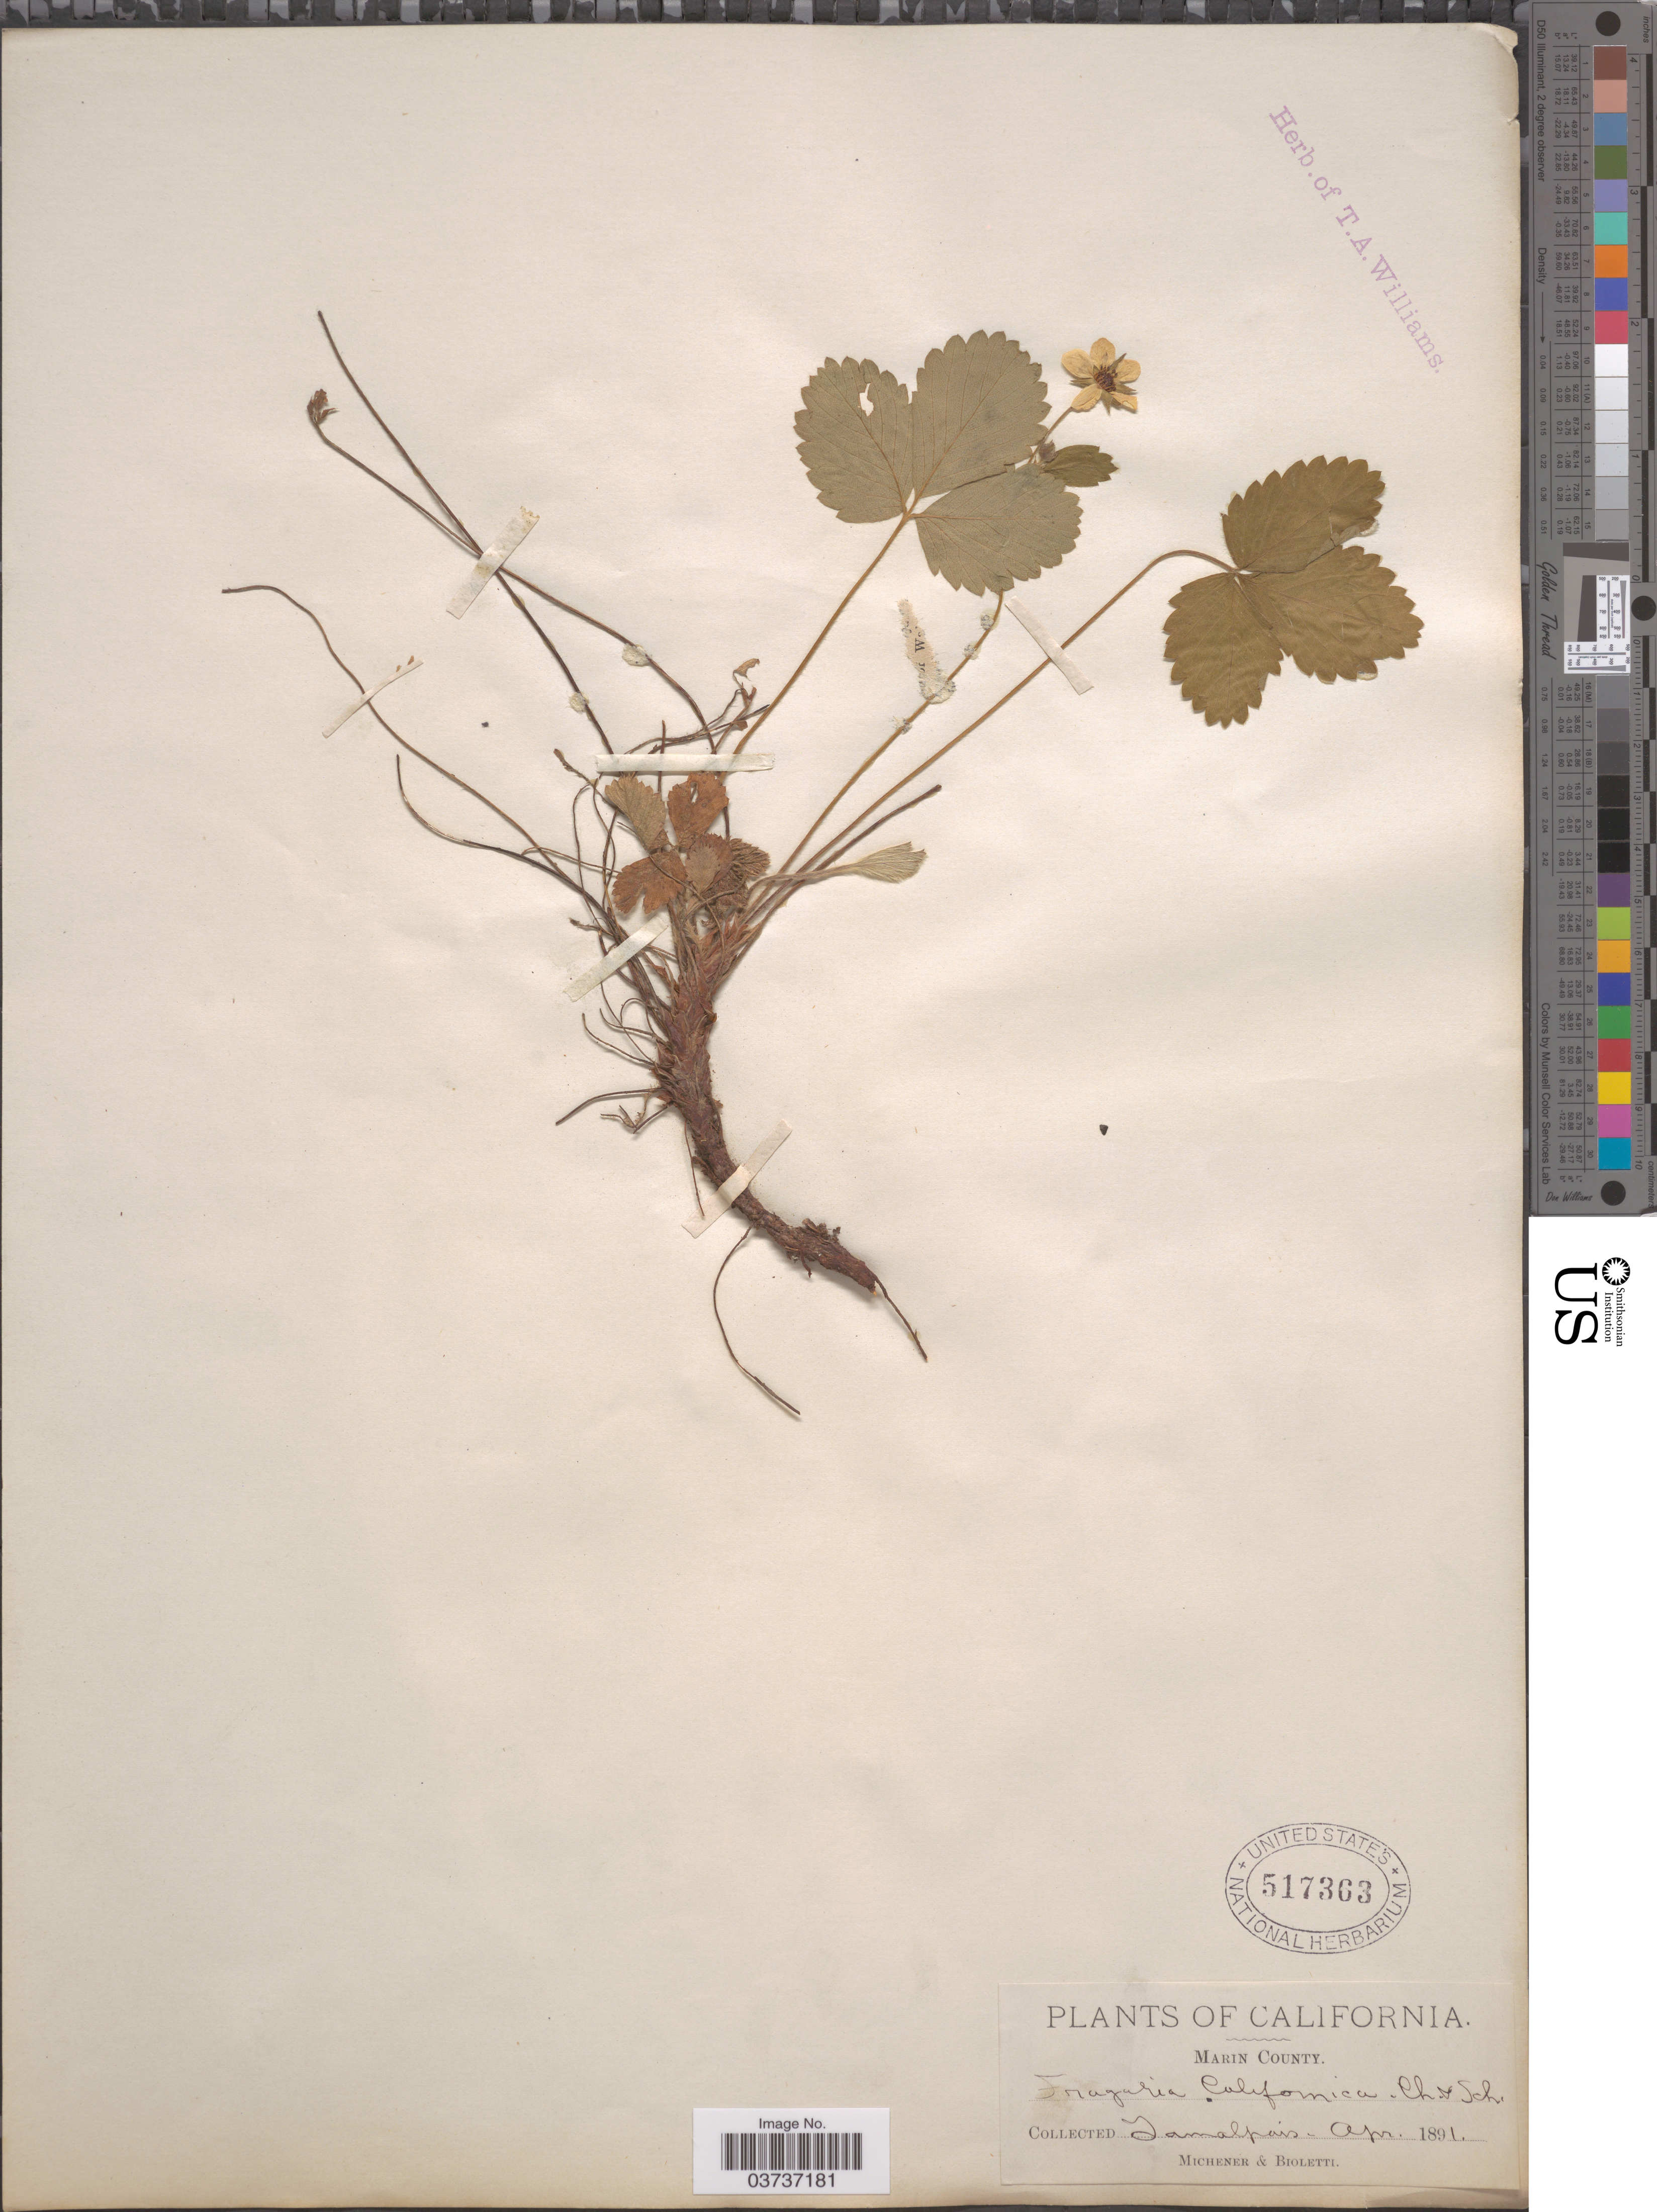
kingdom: Plantae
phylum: Tracheophyta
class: Magnoliopsida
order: Rosales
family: Rosaceae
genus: Fragaria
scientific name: Fragaria californica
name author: Cham. & Schltdl.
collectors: -. Michener & -- Bioletti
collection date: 1891-04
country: United States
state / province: California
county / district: Marin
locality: Marin County. Tamalpais.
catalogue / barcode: US 517363